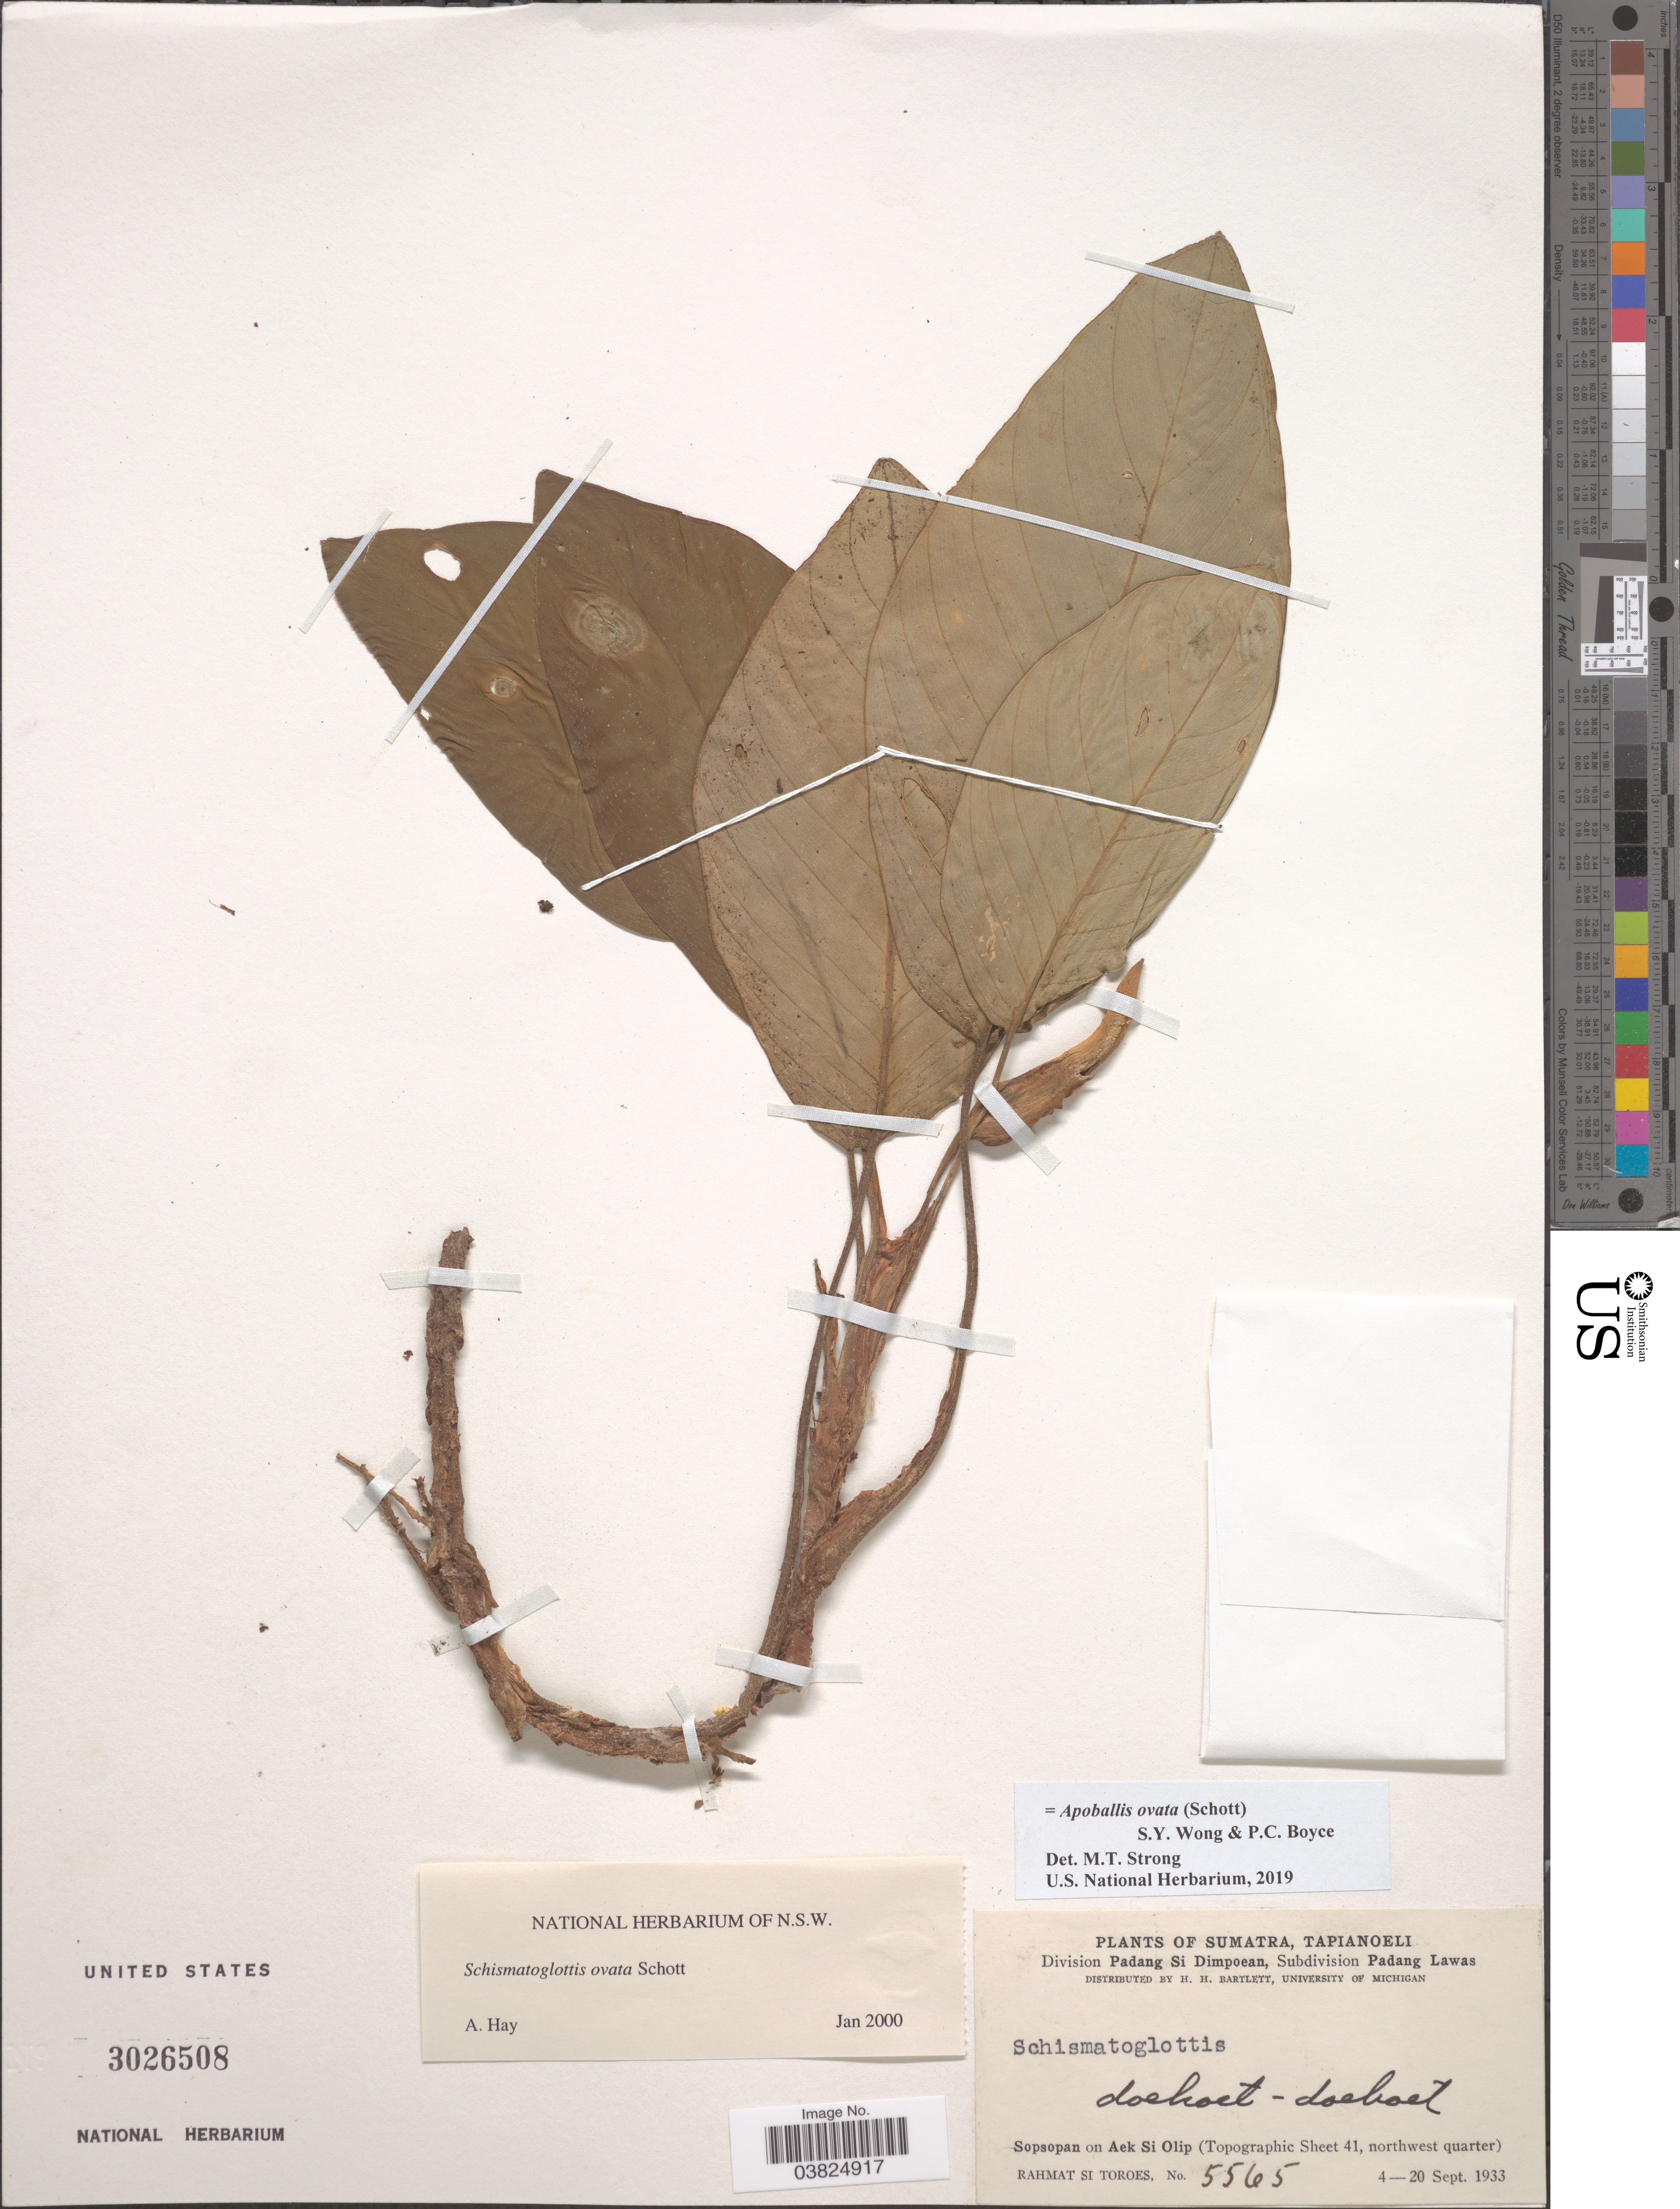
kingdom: Plantae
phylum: Tracheophyta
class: Liliopsida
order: Alismatales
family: Araceae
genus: Apoballis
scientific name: Apoballis ovata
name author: (Schott) S.Y. Wong & P.C. Boyce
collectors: Rahmat Si Boeea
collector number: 5565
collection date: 1933-09-04/1933-09-20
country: Indonesia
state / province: Sumatra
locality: Tapianoeli. Division Padang Si Dimpoean, Subdivision Padang Lawas. Sopsopan on Aek Si Olip (Topgraphic Sheet 41, northwest quarter).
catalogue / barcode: US 3026508